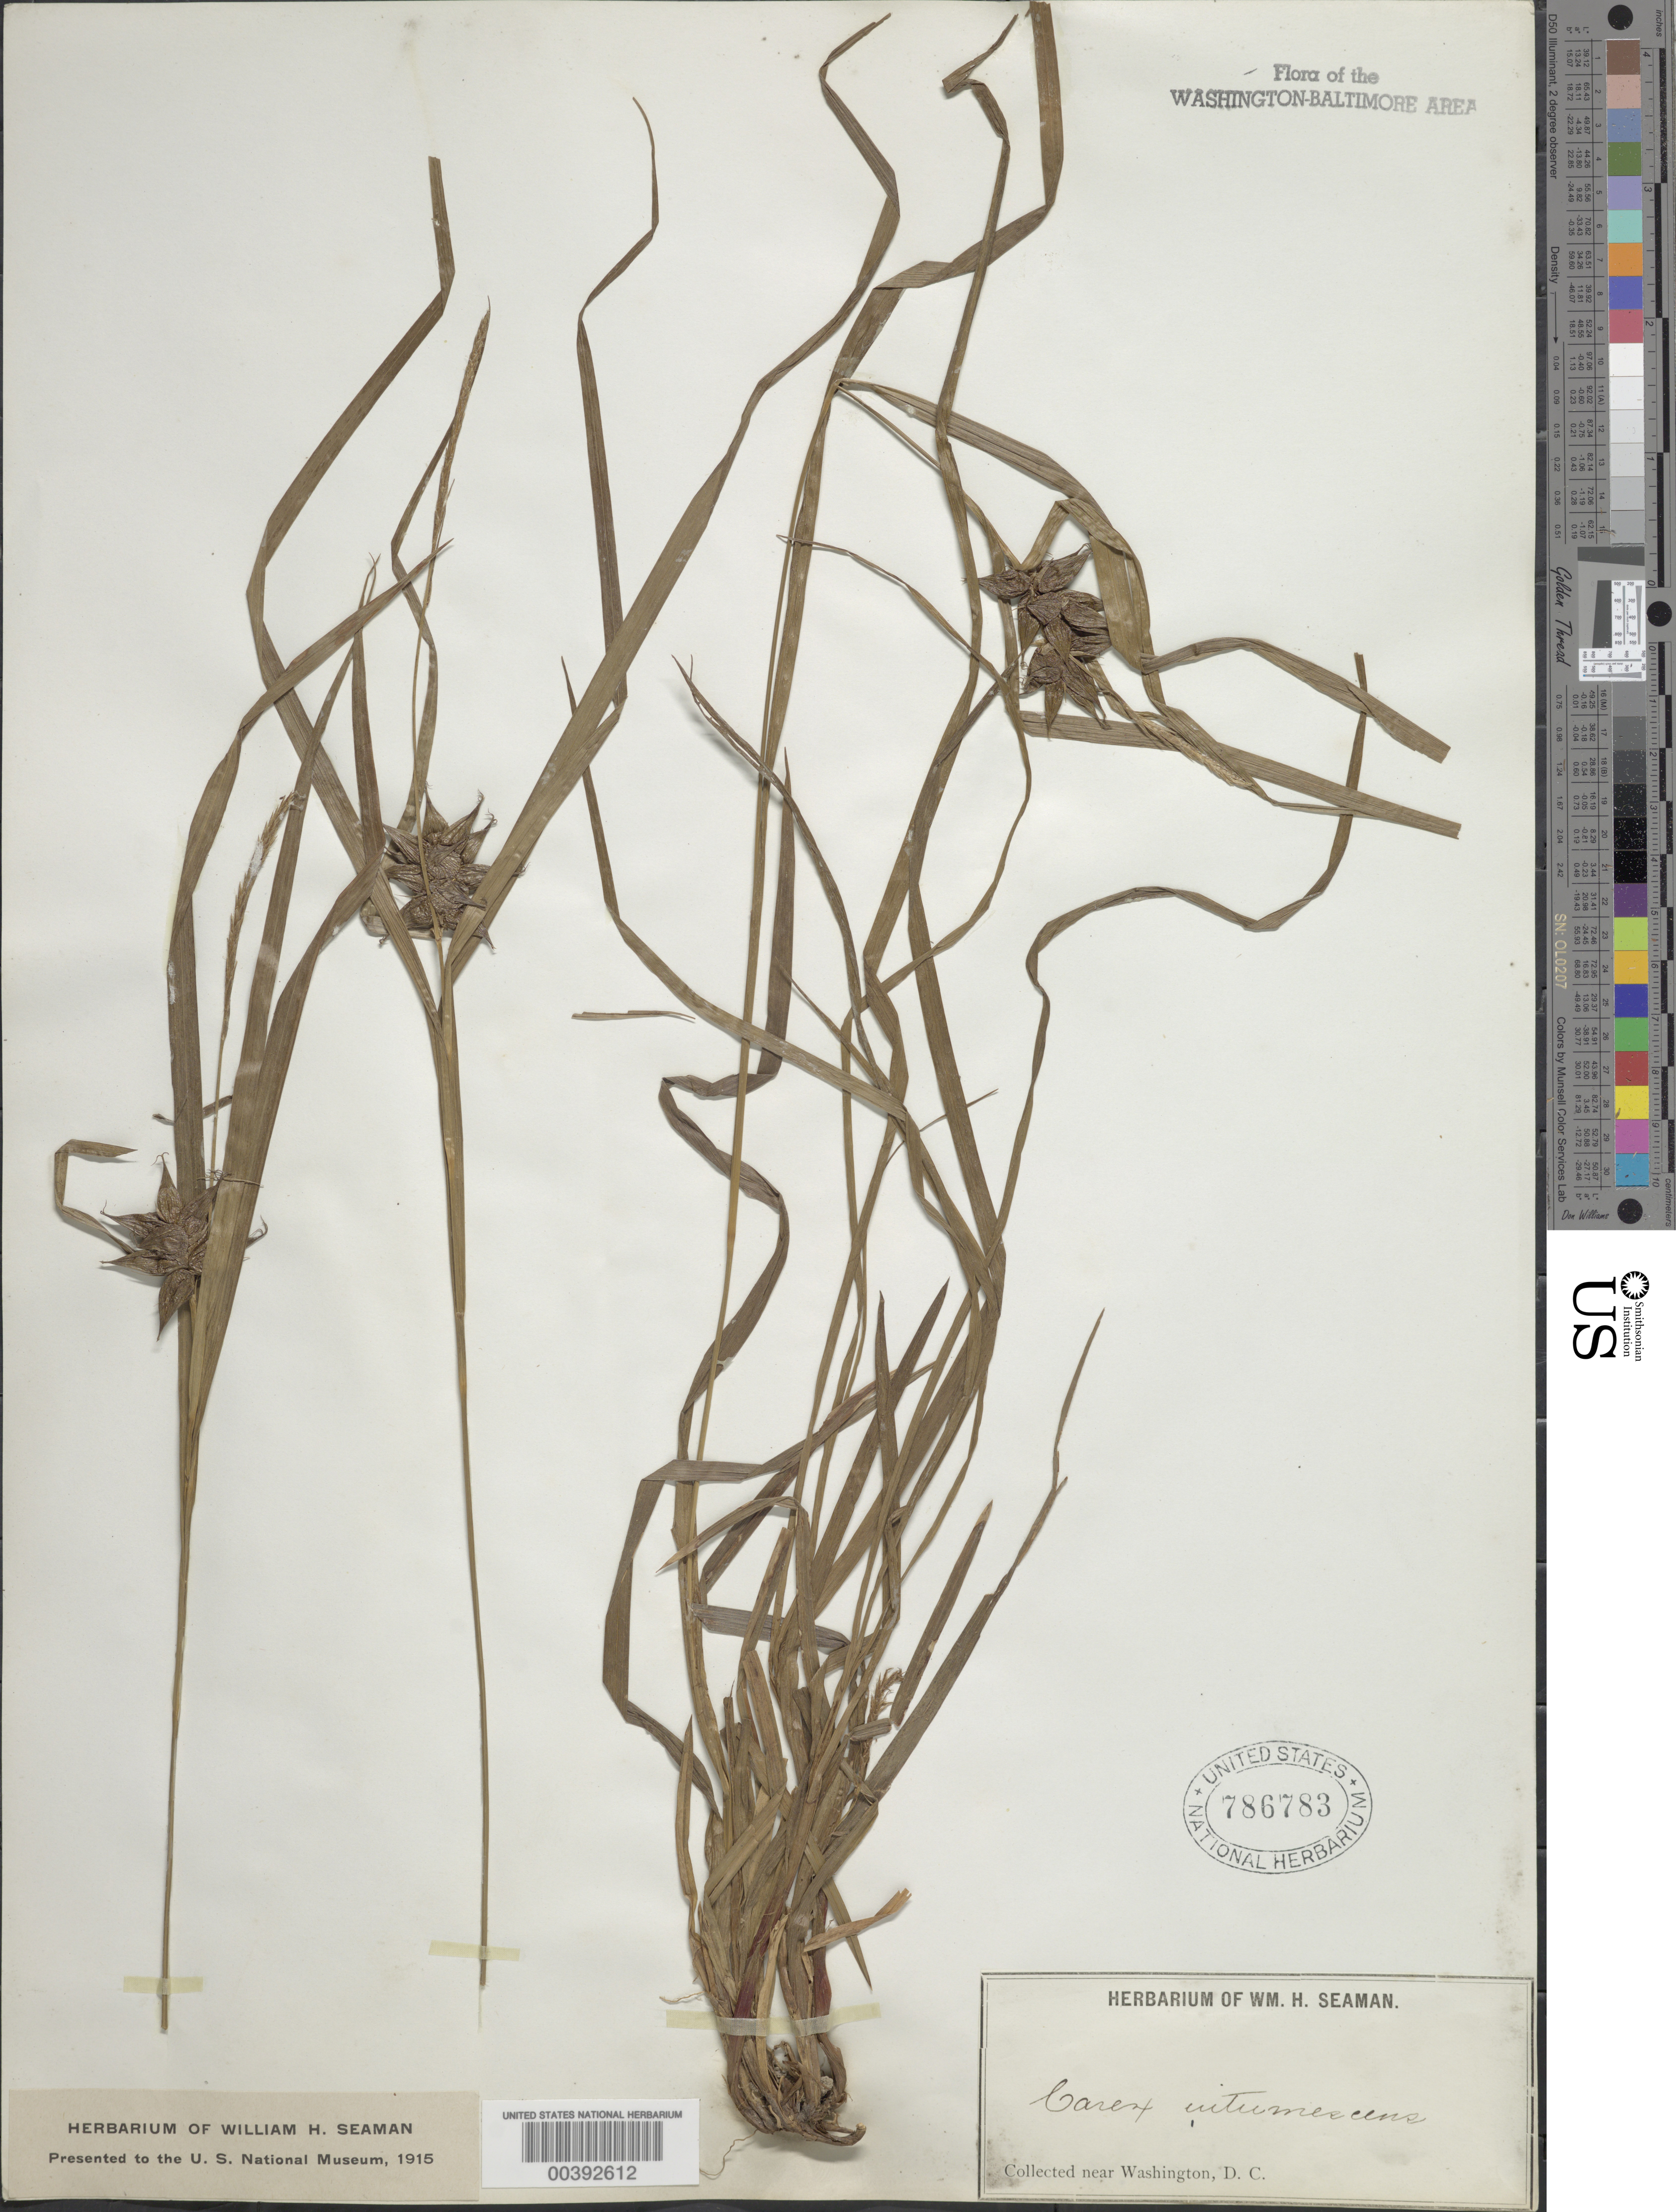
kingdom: Plantae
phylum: Tracheophyta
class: Liliopsida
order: Poales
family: Cyperaceae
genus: Carex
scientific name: Carex intumescens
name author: Rudge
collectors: W. Seaman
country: United States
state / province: District of Columbia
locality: Washington DC Area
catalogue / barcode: US 786783